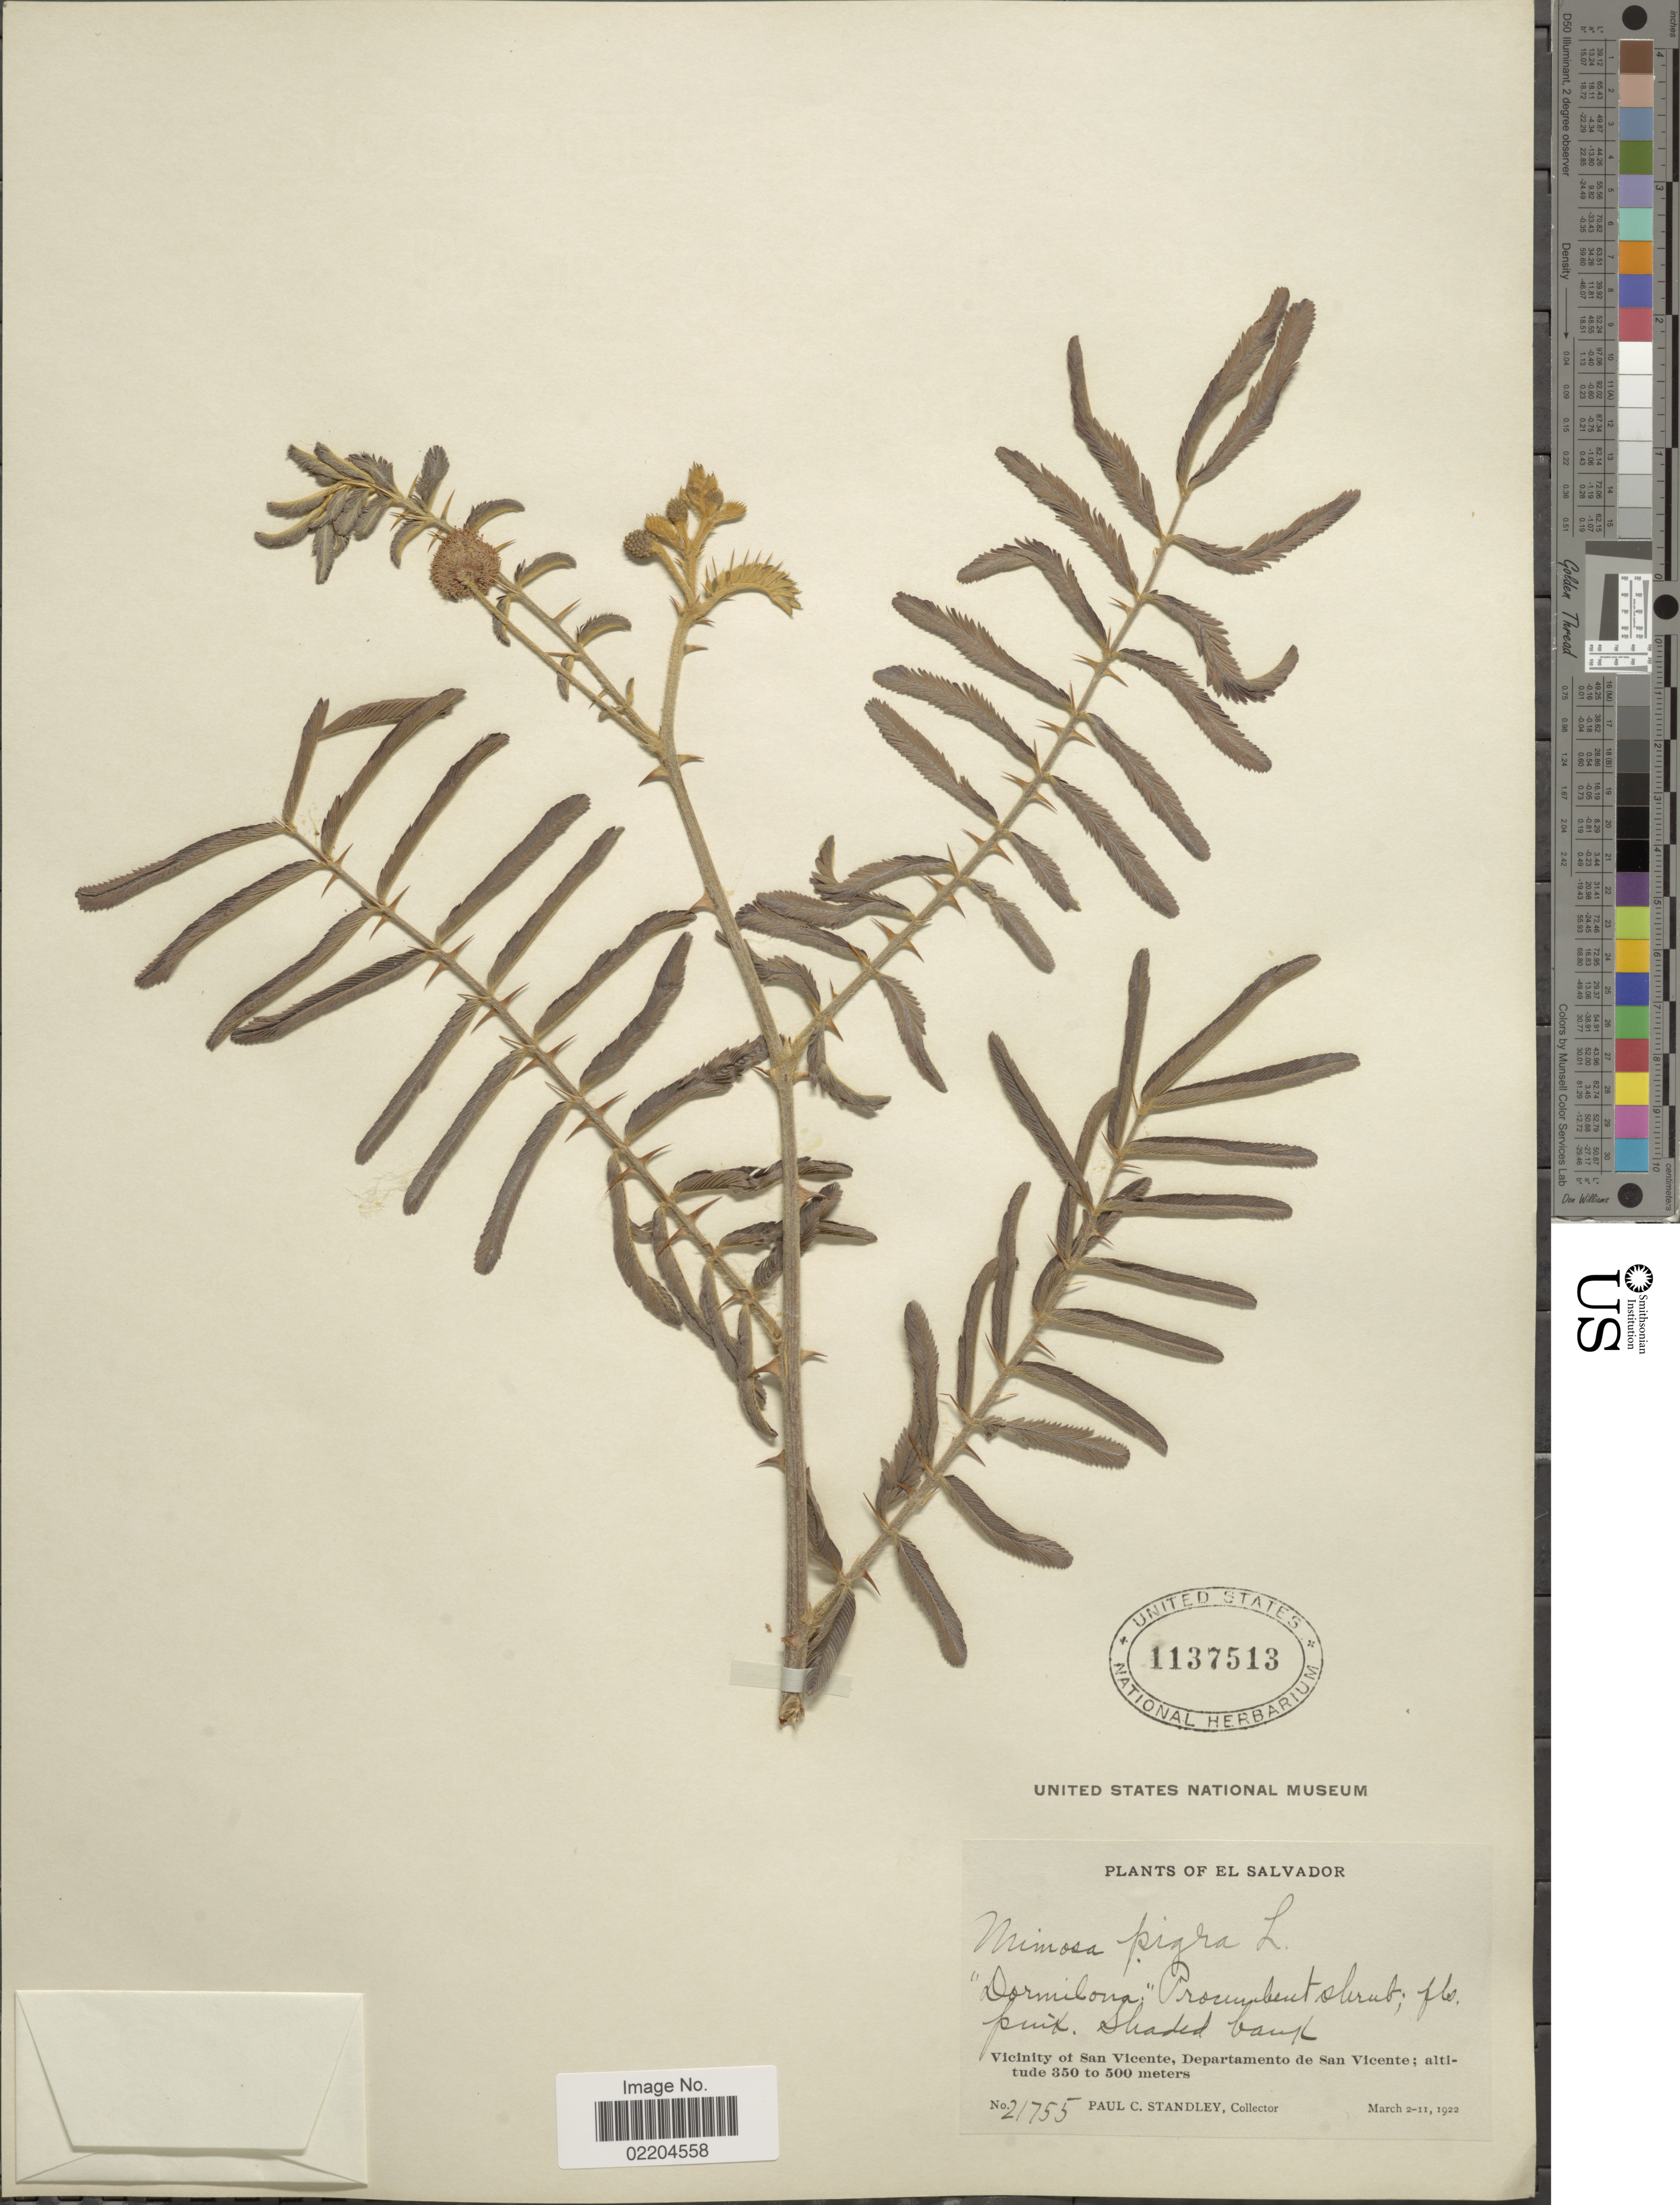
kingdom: Plantae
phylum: Tracheophyta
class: Magnoliopsida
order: Fabales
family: Fabaceae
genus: Mimosa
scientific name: Mimosa pigra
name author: L.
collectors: P. C. Standley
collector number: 21755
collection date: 1922-03-02/1922-03-11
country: El Salvador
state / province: San Vincente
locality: El Salvador. Vicinity of San Vincente, Departamento de San Vincente.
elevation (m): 350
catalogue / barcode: US 1137513